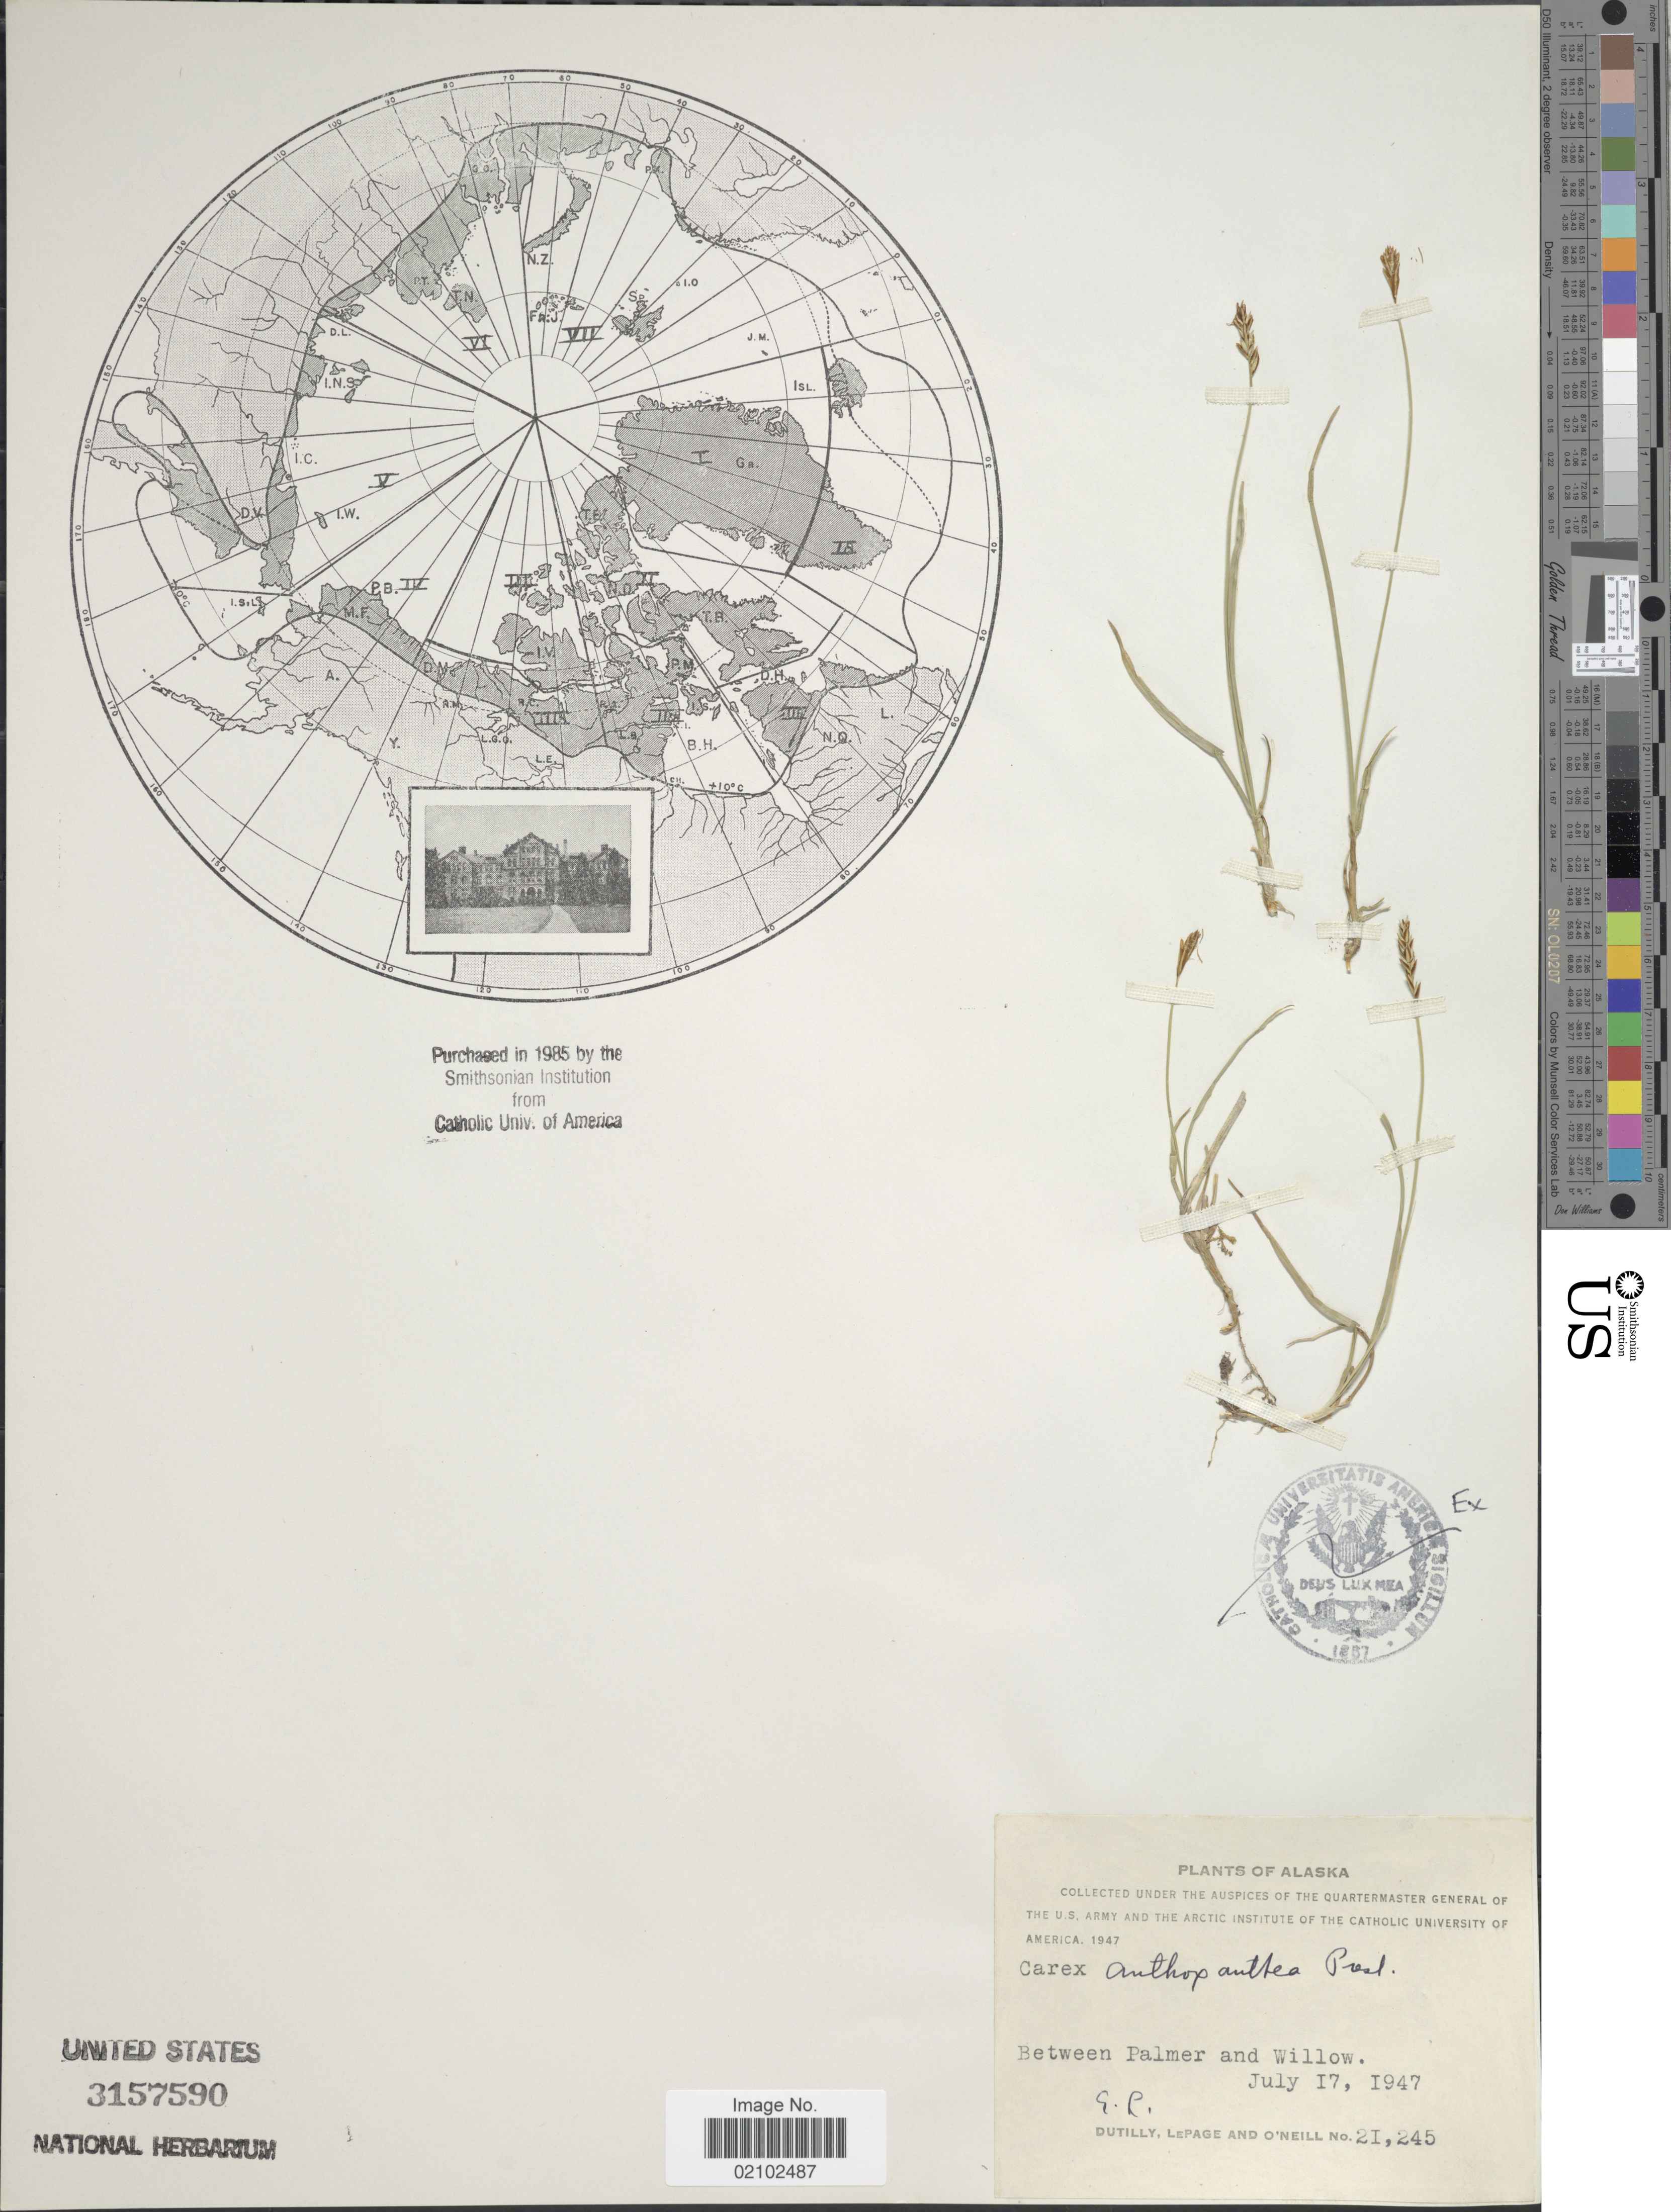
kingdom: Plantae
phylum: Tracheophyta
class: Liliopsida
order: Poales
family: Cyperaceae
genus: Carex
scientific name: Carex anthoxanthea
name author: J. Presl & C. Presl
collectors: -. Dutilly, -. LePage & -. O'Neill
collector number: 21245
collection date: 1947-07-17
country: United States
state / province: Alaska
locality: Between Palmer and Willow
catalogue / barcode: US 3157590